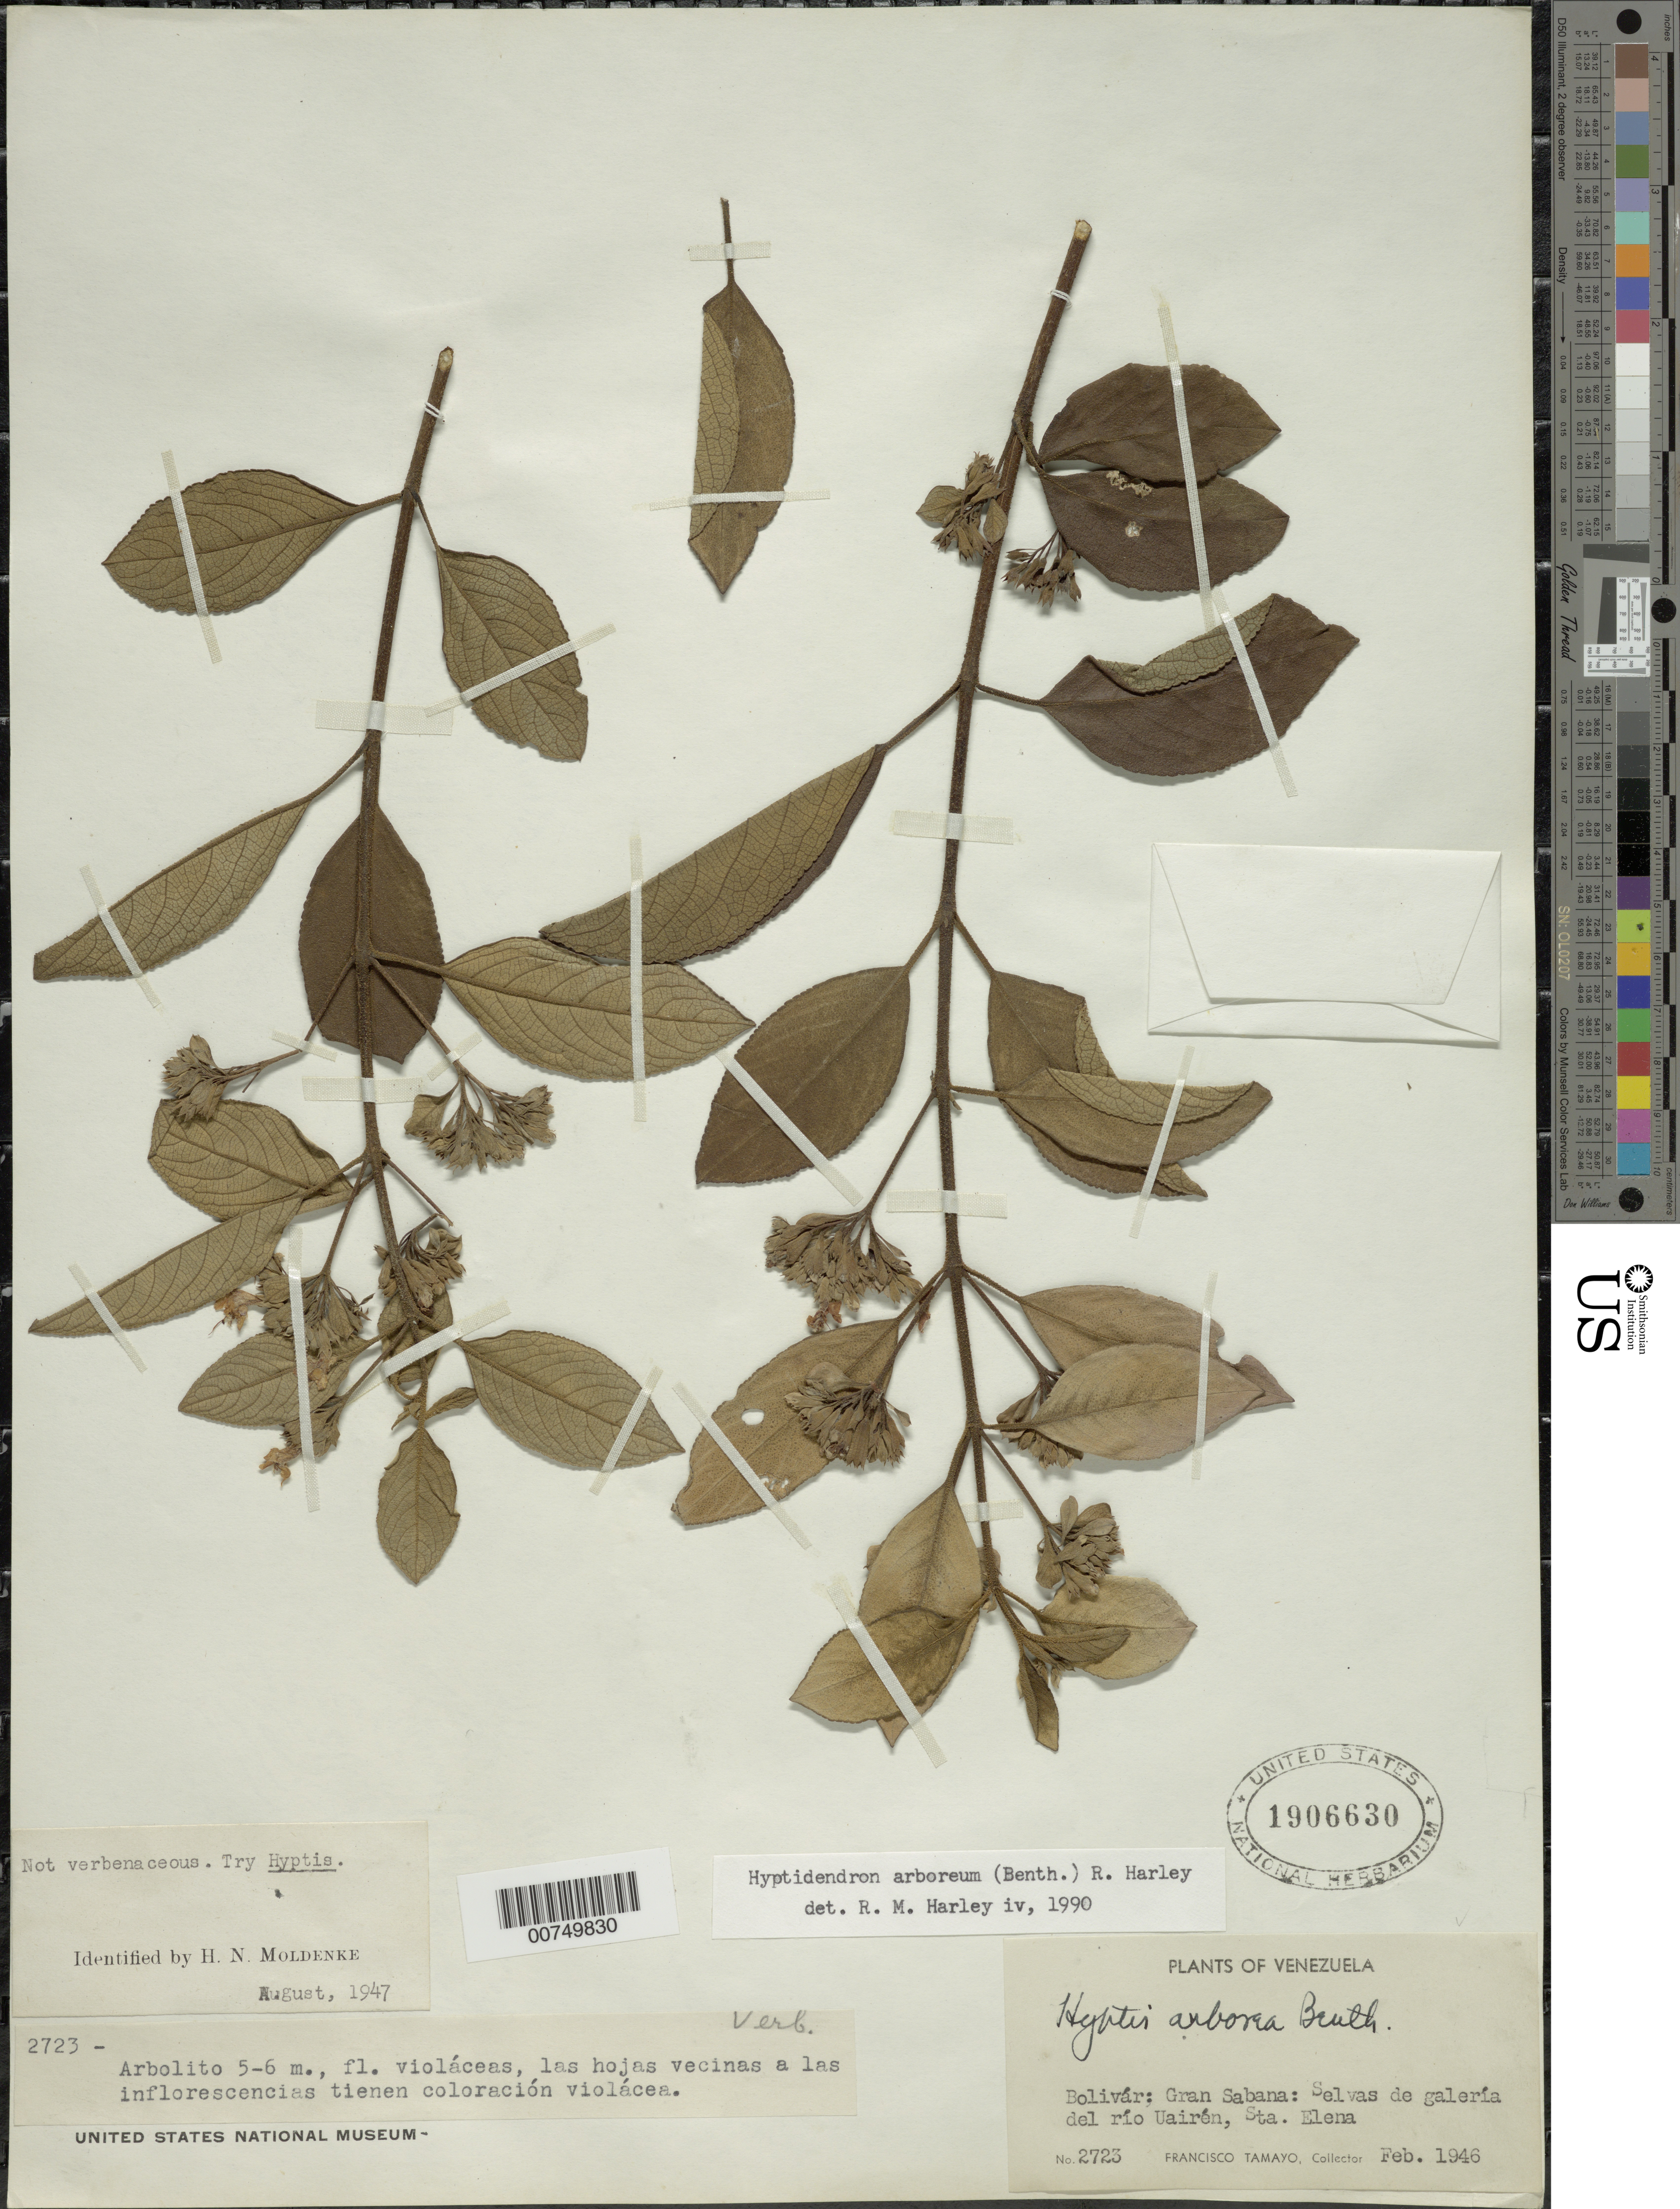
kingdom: Plantae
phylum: Tracheophyta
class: Magnoliopsida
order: Lamiales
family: Lamiaceae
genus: Hyptidendron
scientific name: Hyptidendron arboreum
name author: (Benth.) Harley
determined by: Harley, R. M.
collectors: F. Tamayo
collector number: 2723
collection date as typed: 10-Feb-46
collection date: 1946-02-10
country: Venezuela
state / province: Bolívar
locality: Gran Sabana, Sta. Elena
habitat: Selvas de galeria del rio Uairen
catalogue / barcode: US 1906630